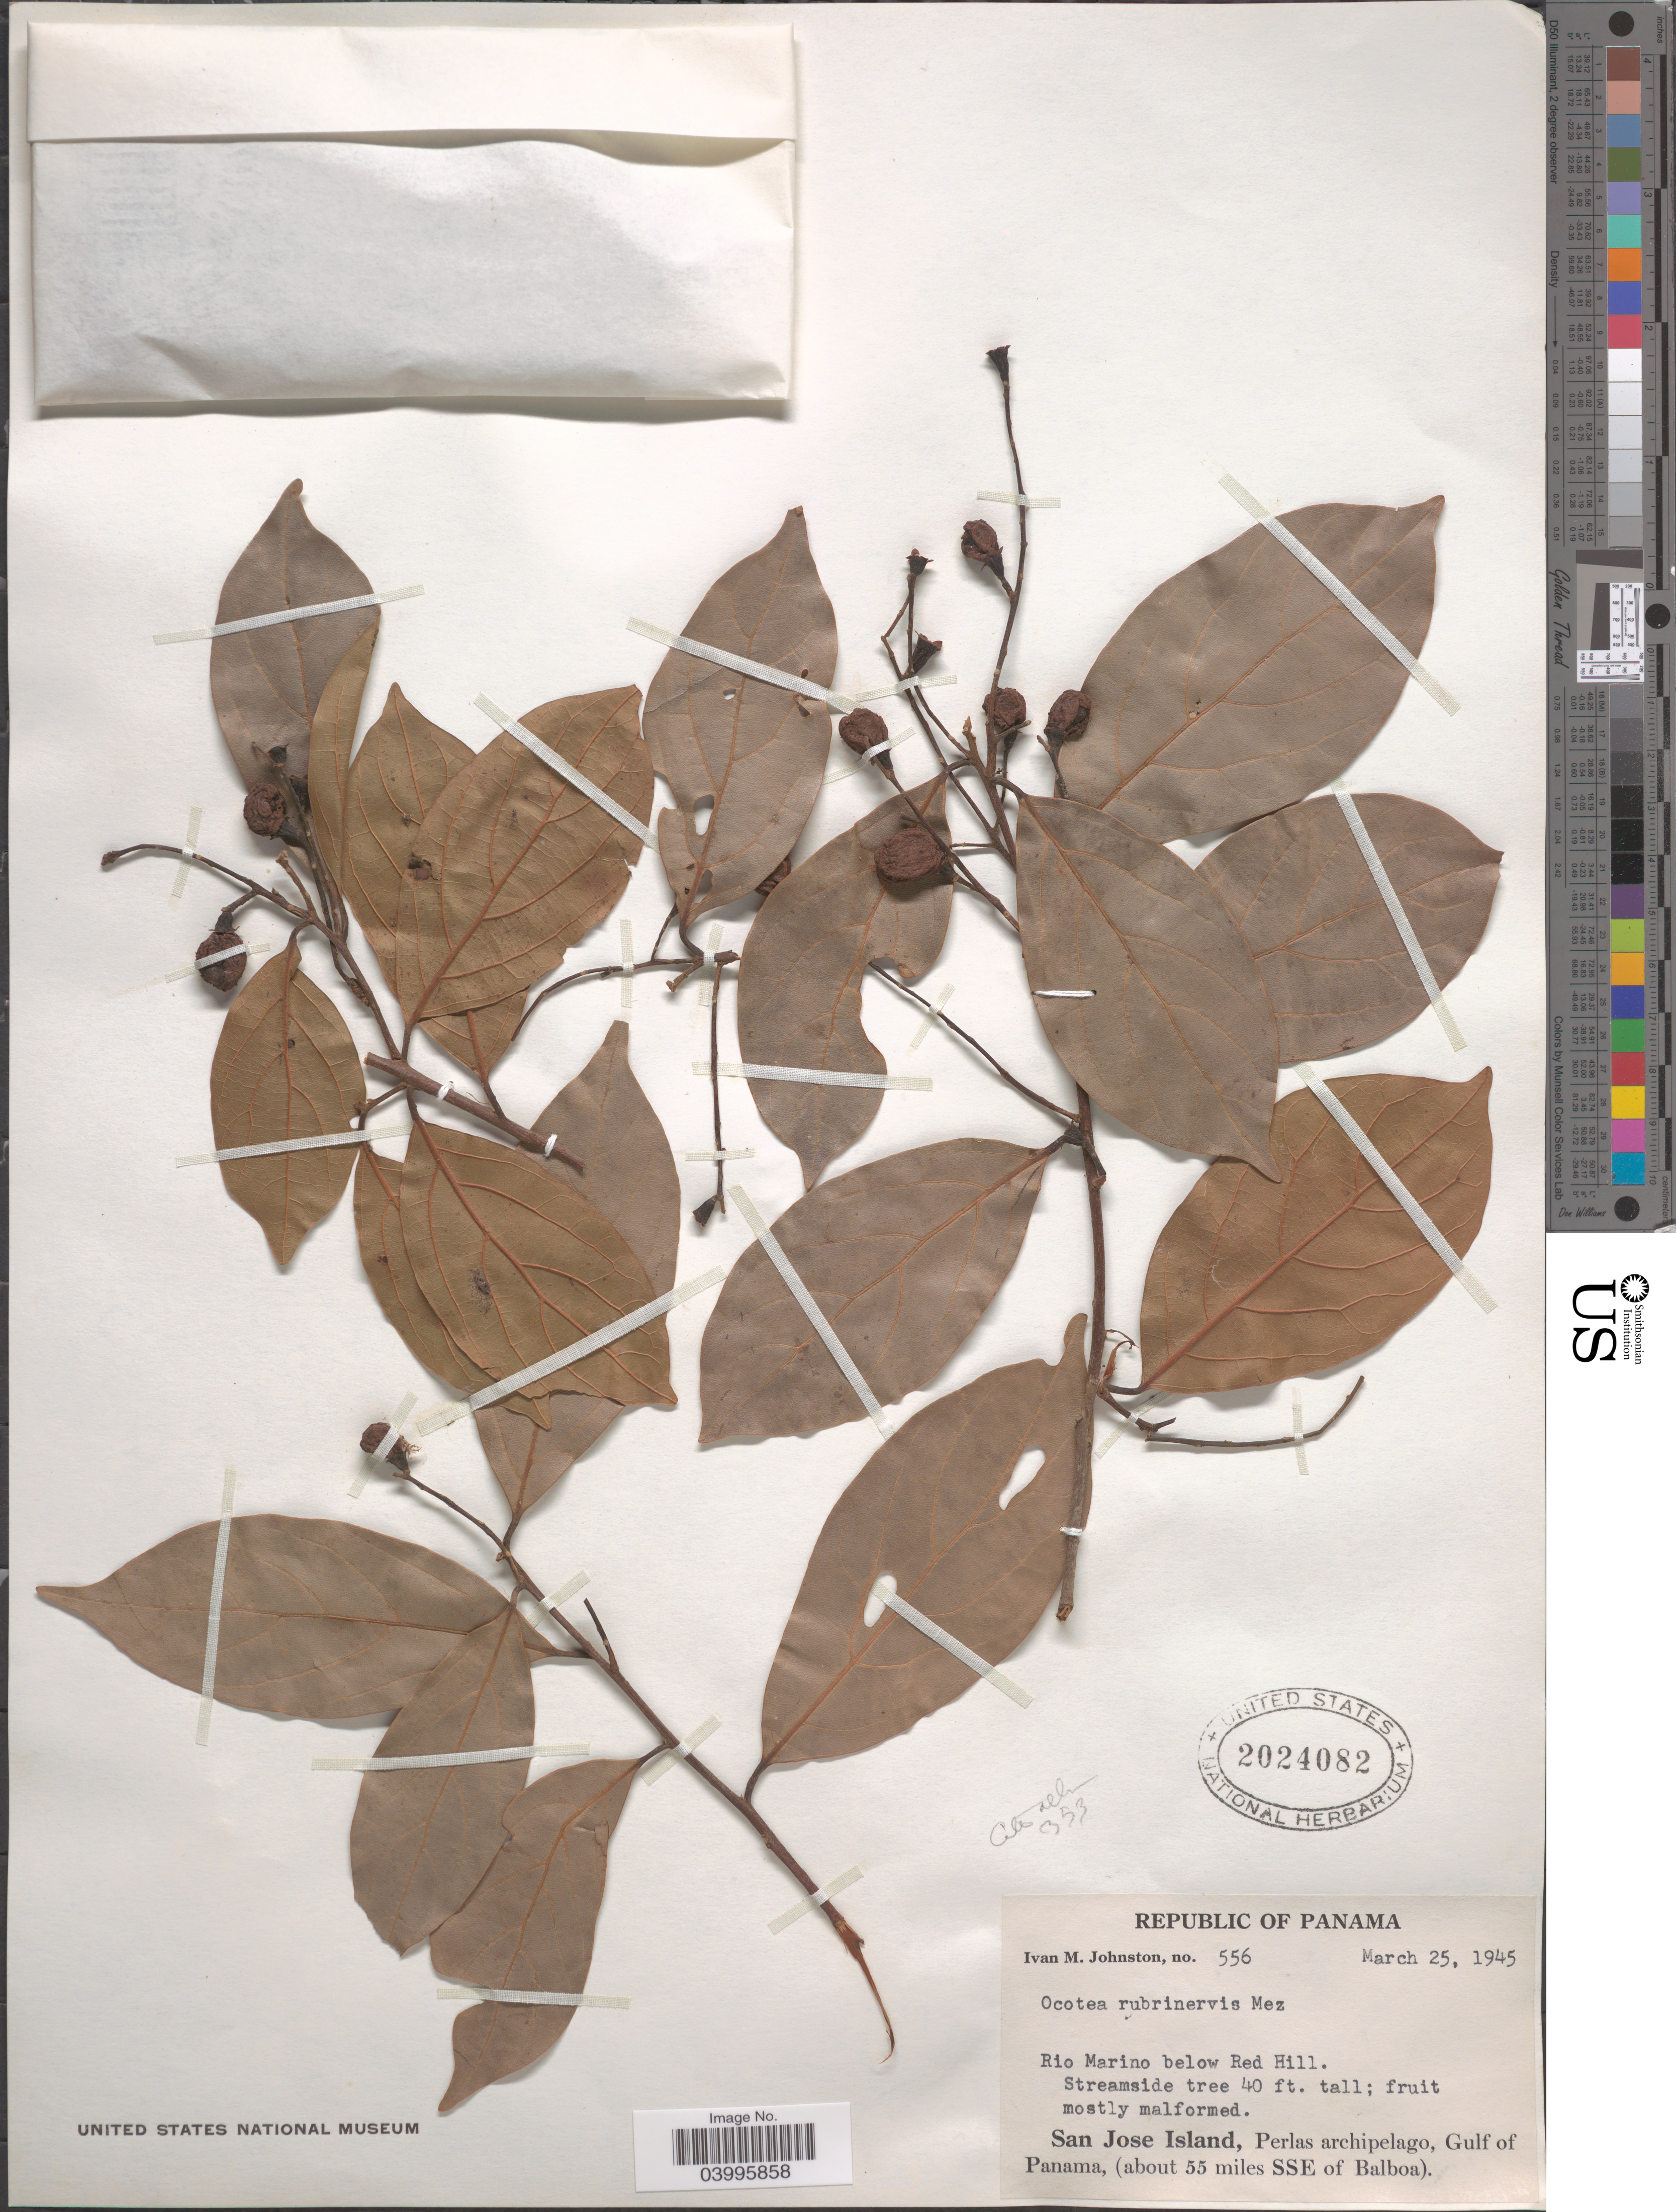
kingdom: Plantae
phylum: Tracheophyta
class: Magnoliopsida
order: Laurales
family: Lauraceae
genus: Ocotea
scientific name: Ocotea rubrinervis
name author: Mez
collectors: I.M. Johnston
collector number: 556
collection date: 1945-03-25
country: Panama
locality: Republic of Panama. Rio Marino below Red Hill. San Jose Island, Perlas archipelago, Gulf of Panama, (about 55 miles SSE of Balboa).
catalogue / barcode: US 2024082